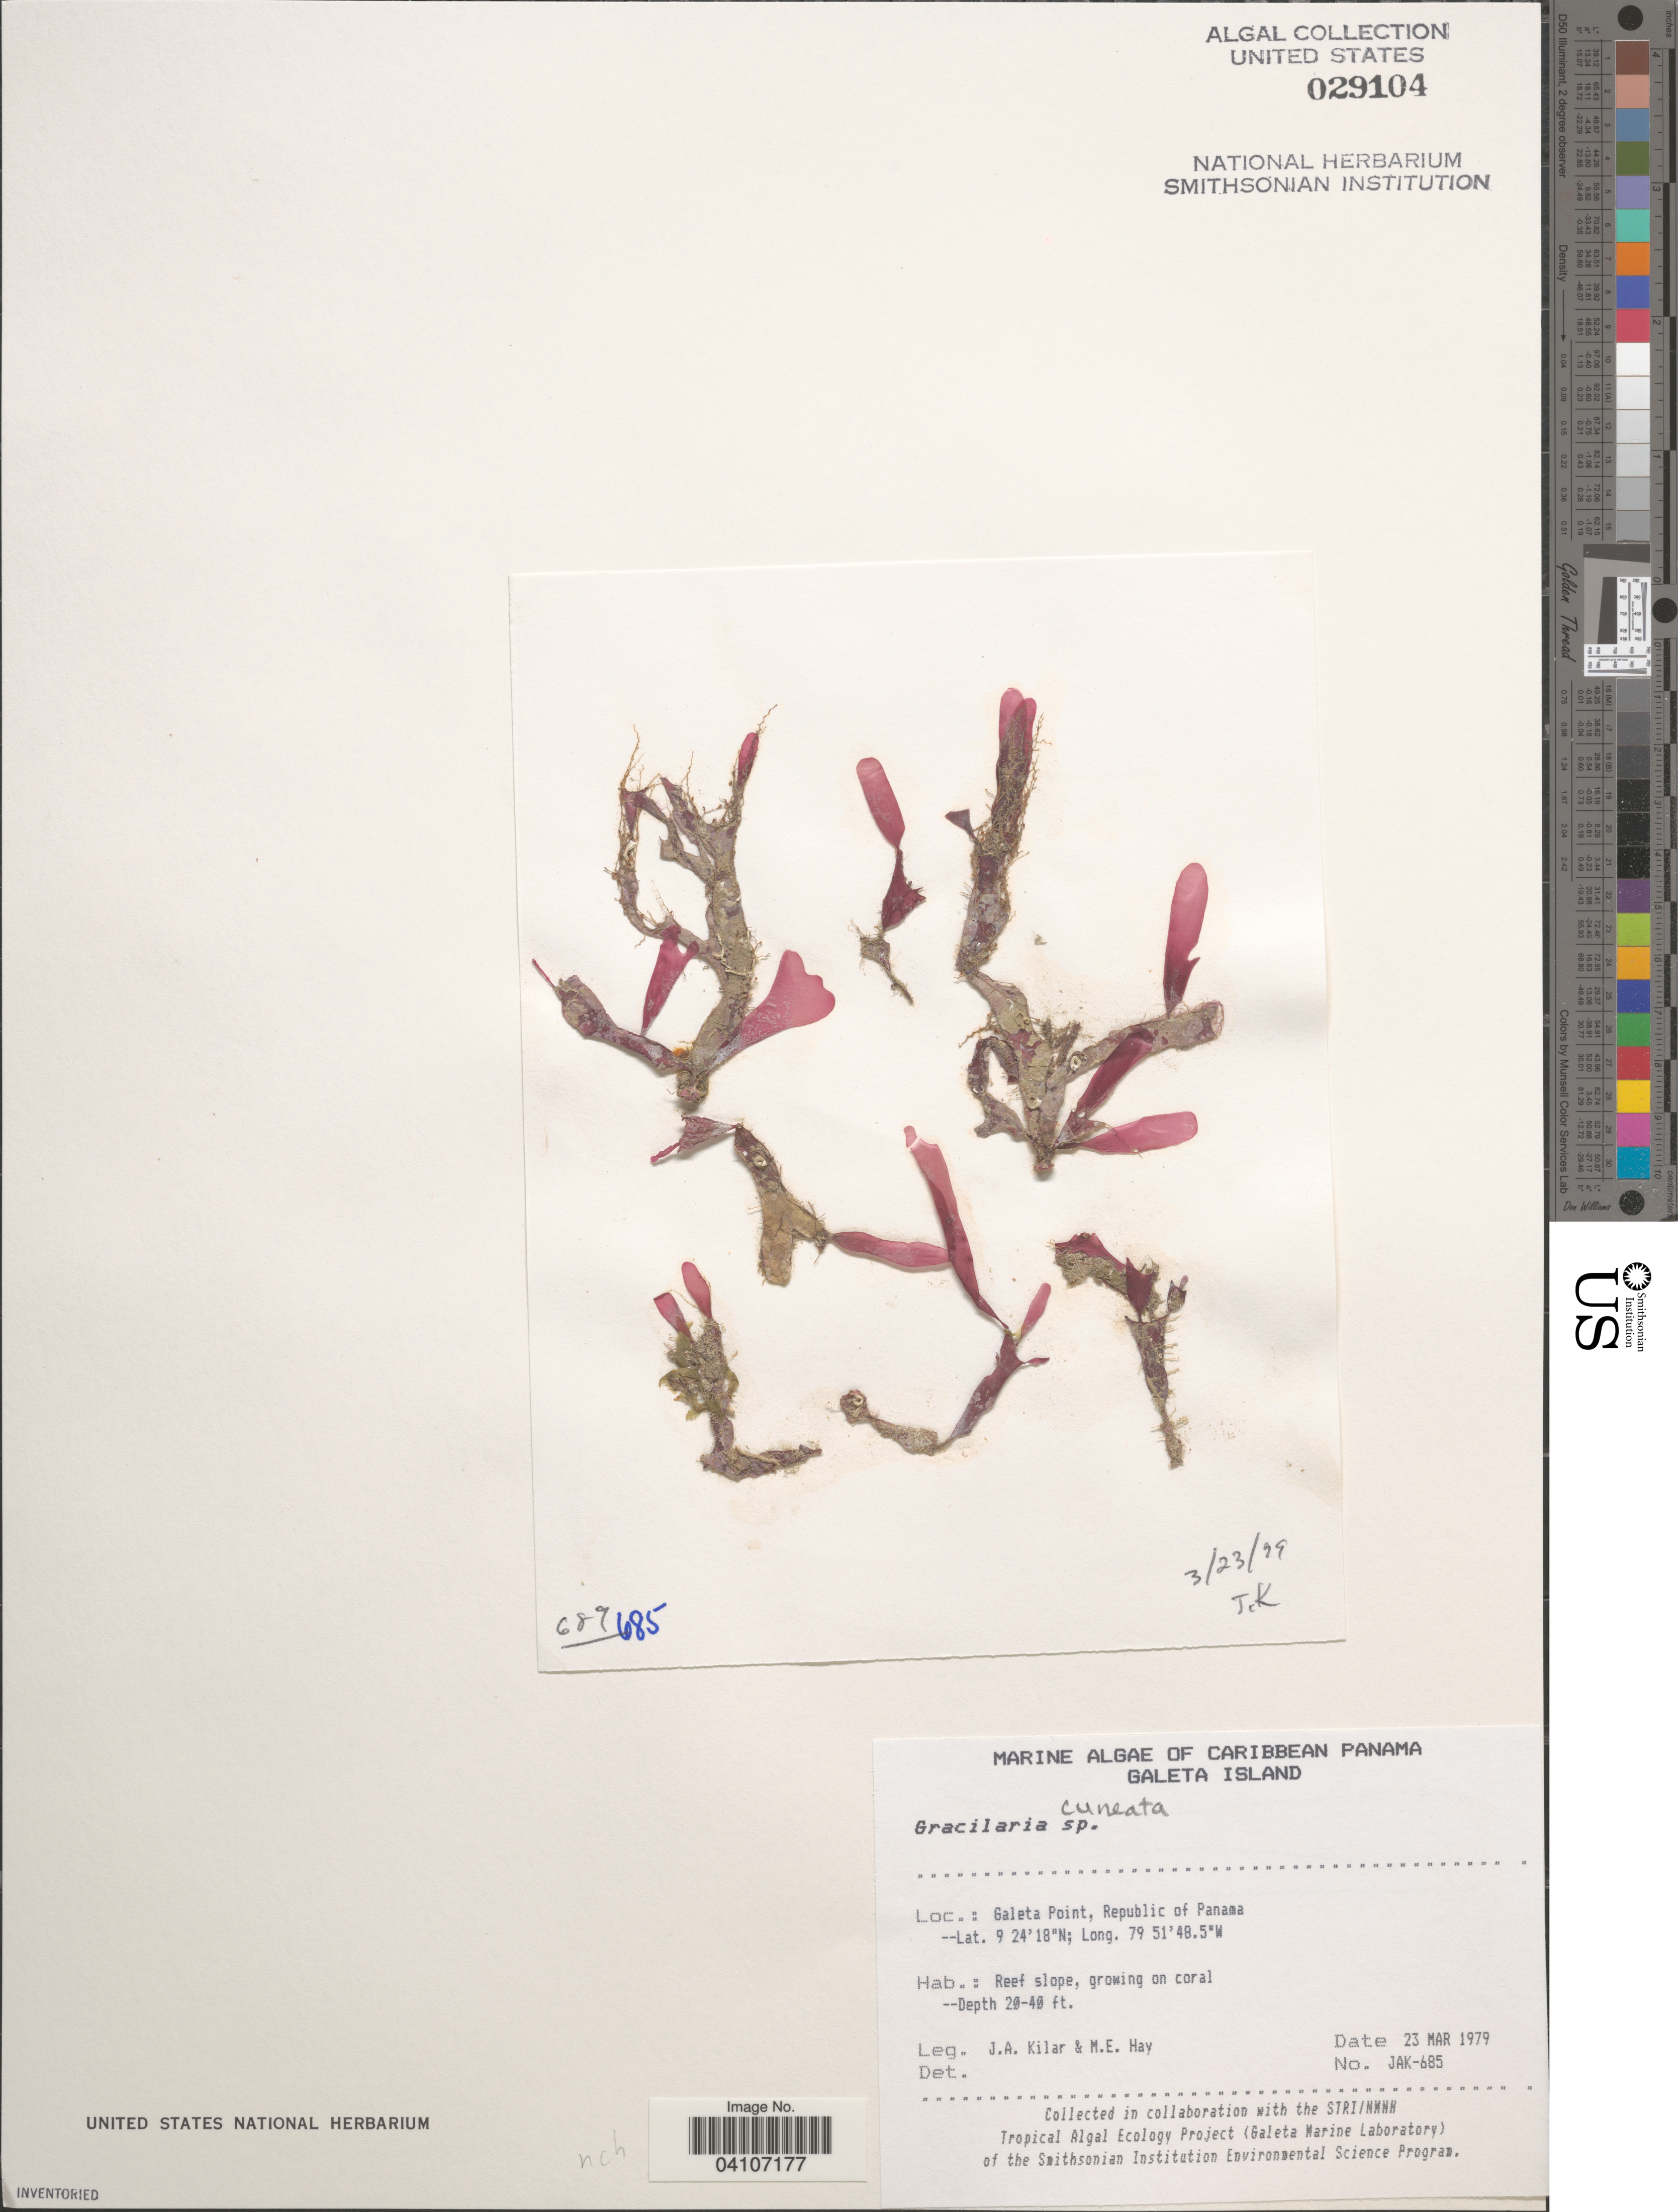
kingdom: Plantae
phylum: Rhodophyta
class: Florideophyceae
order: Gracilariales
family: Gracilariaceae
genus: Gracilaria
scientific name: Gracilaria cuneata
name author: Aresch.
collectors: J. A. Kilar & M. E. Hay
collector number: JAK-685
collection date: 1979-03-23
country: Panama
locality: Caribbean Panama. Galeta Island. Galeta Point, Republic of Panama.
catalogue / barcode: US 29104